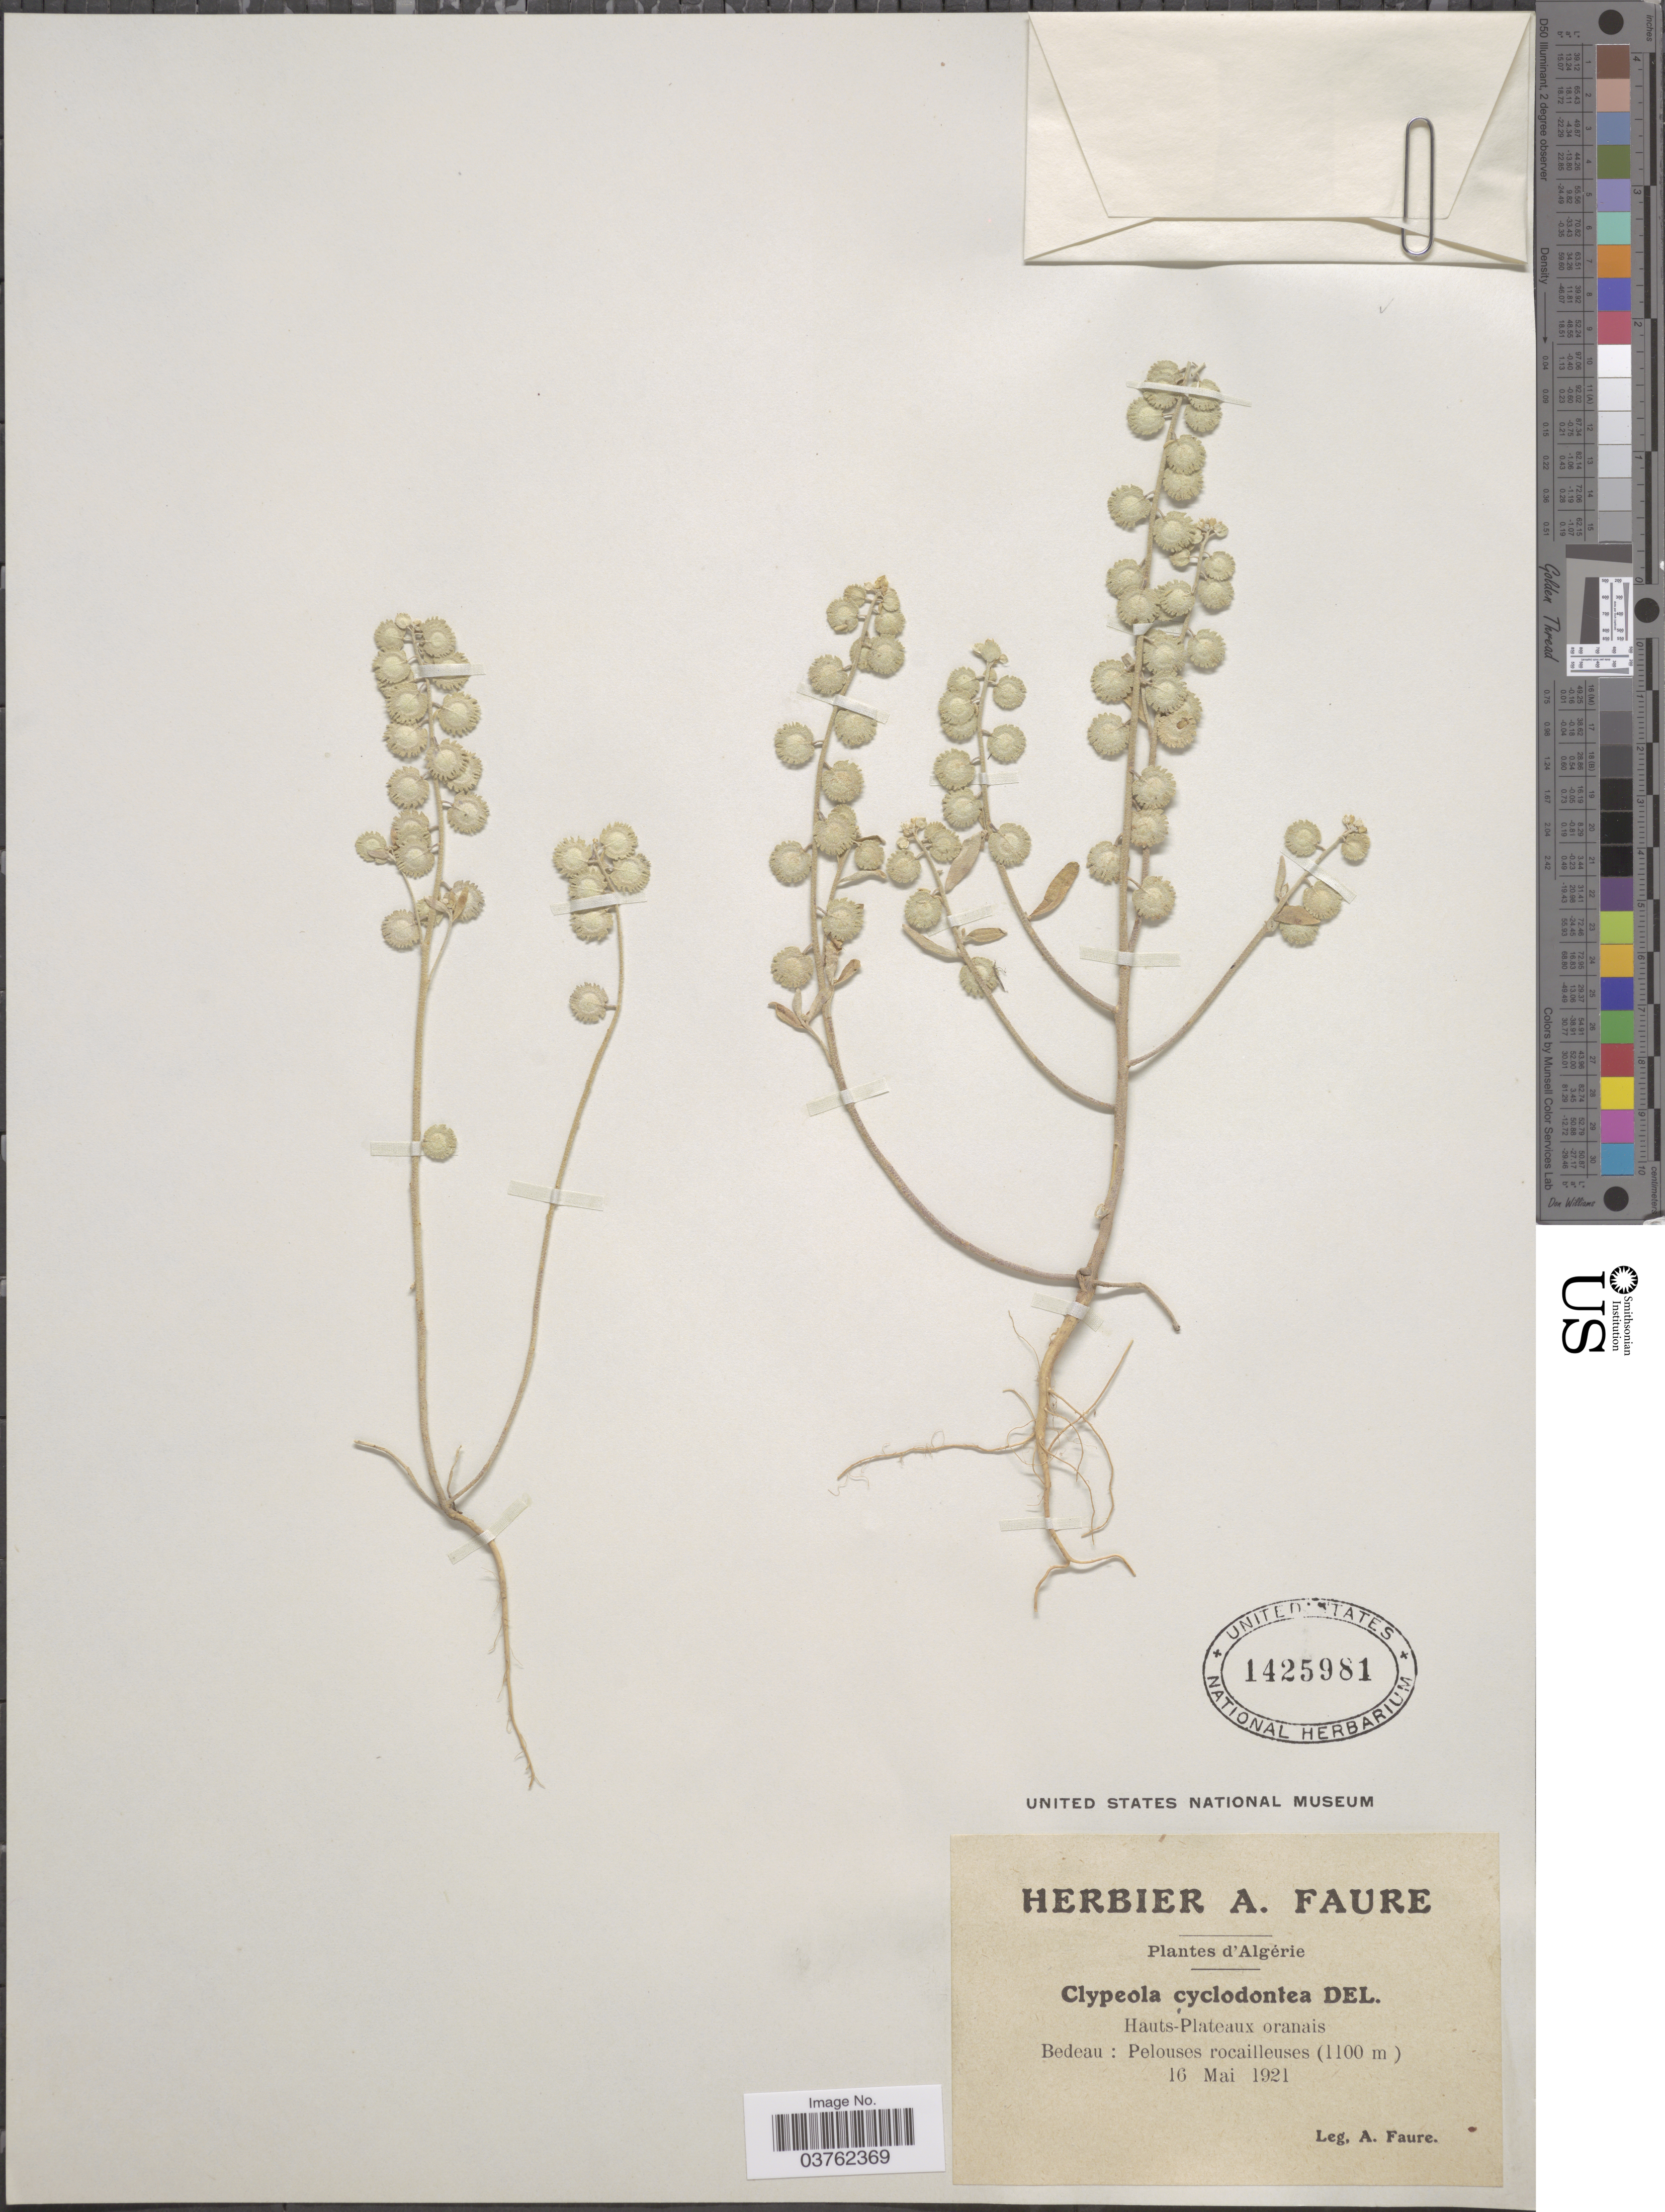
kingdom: Plantae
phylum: Tracheophyta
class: Magnoliopsida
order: Brassicales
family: Brassicaceae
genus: Clypeola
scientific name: Clypeola cyclodontea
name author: Delile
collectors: A. Faure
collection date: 1921-05-16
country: Algeria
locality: D'Algérie. Hauts-Plateaux oranais. Bedeau: Pelouses rocailleuses.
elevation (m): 1100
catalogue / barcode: US 1425981